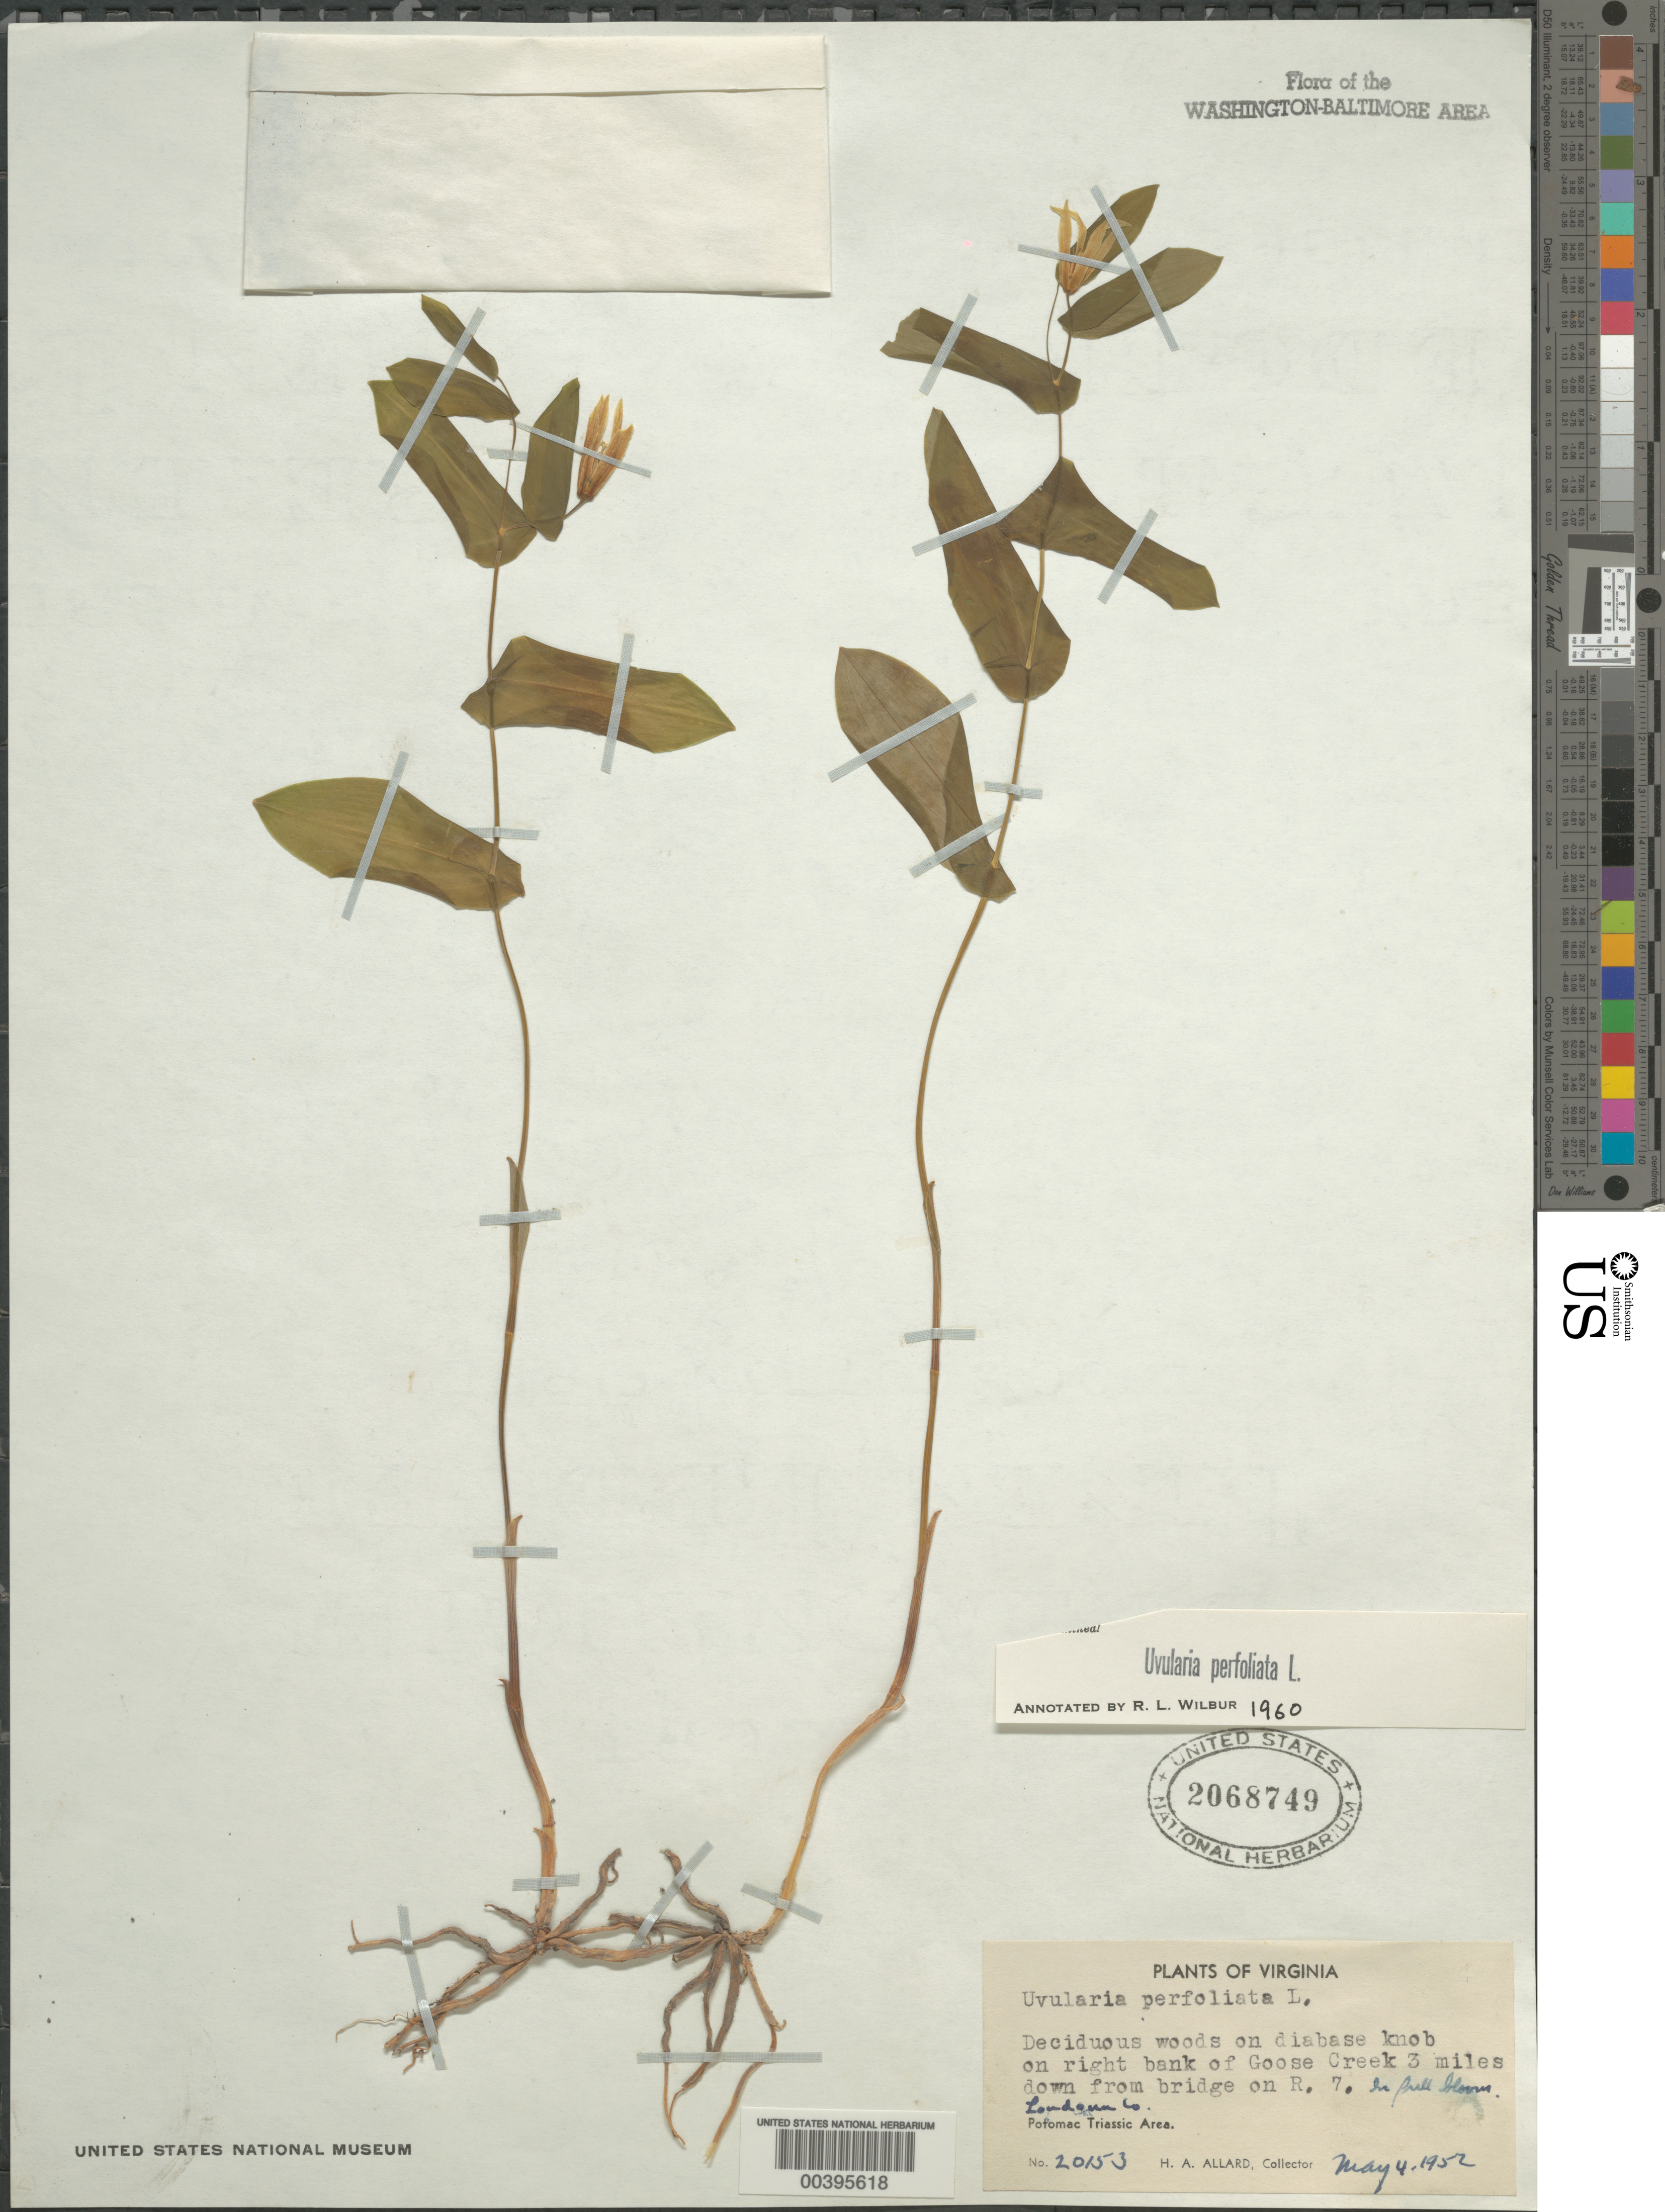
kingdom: Plantae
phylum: Tracheophyta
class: Liliopsida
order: Liliales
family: Colchicaceae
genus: Uvularia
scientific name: Uvularia perfoliata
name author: L.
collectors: H. A. Allard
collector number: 20153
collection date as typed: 04 May 1952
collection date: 1952-05-04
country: United States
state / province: Virginia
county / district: Loudoun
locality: Goose Creek, near Route 7 Bridge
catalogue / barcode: US 2068749